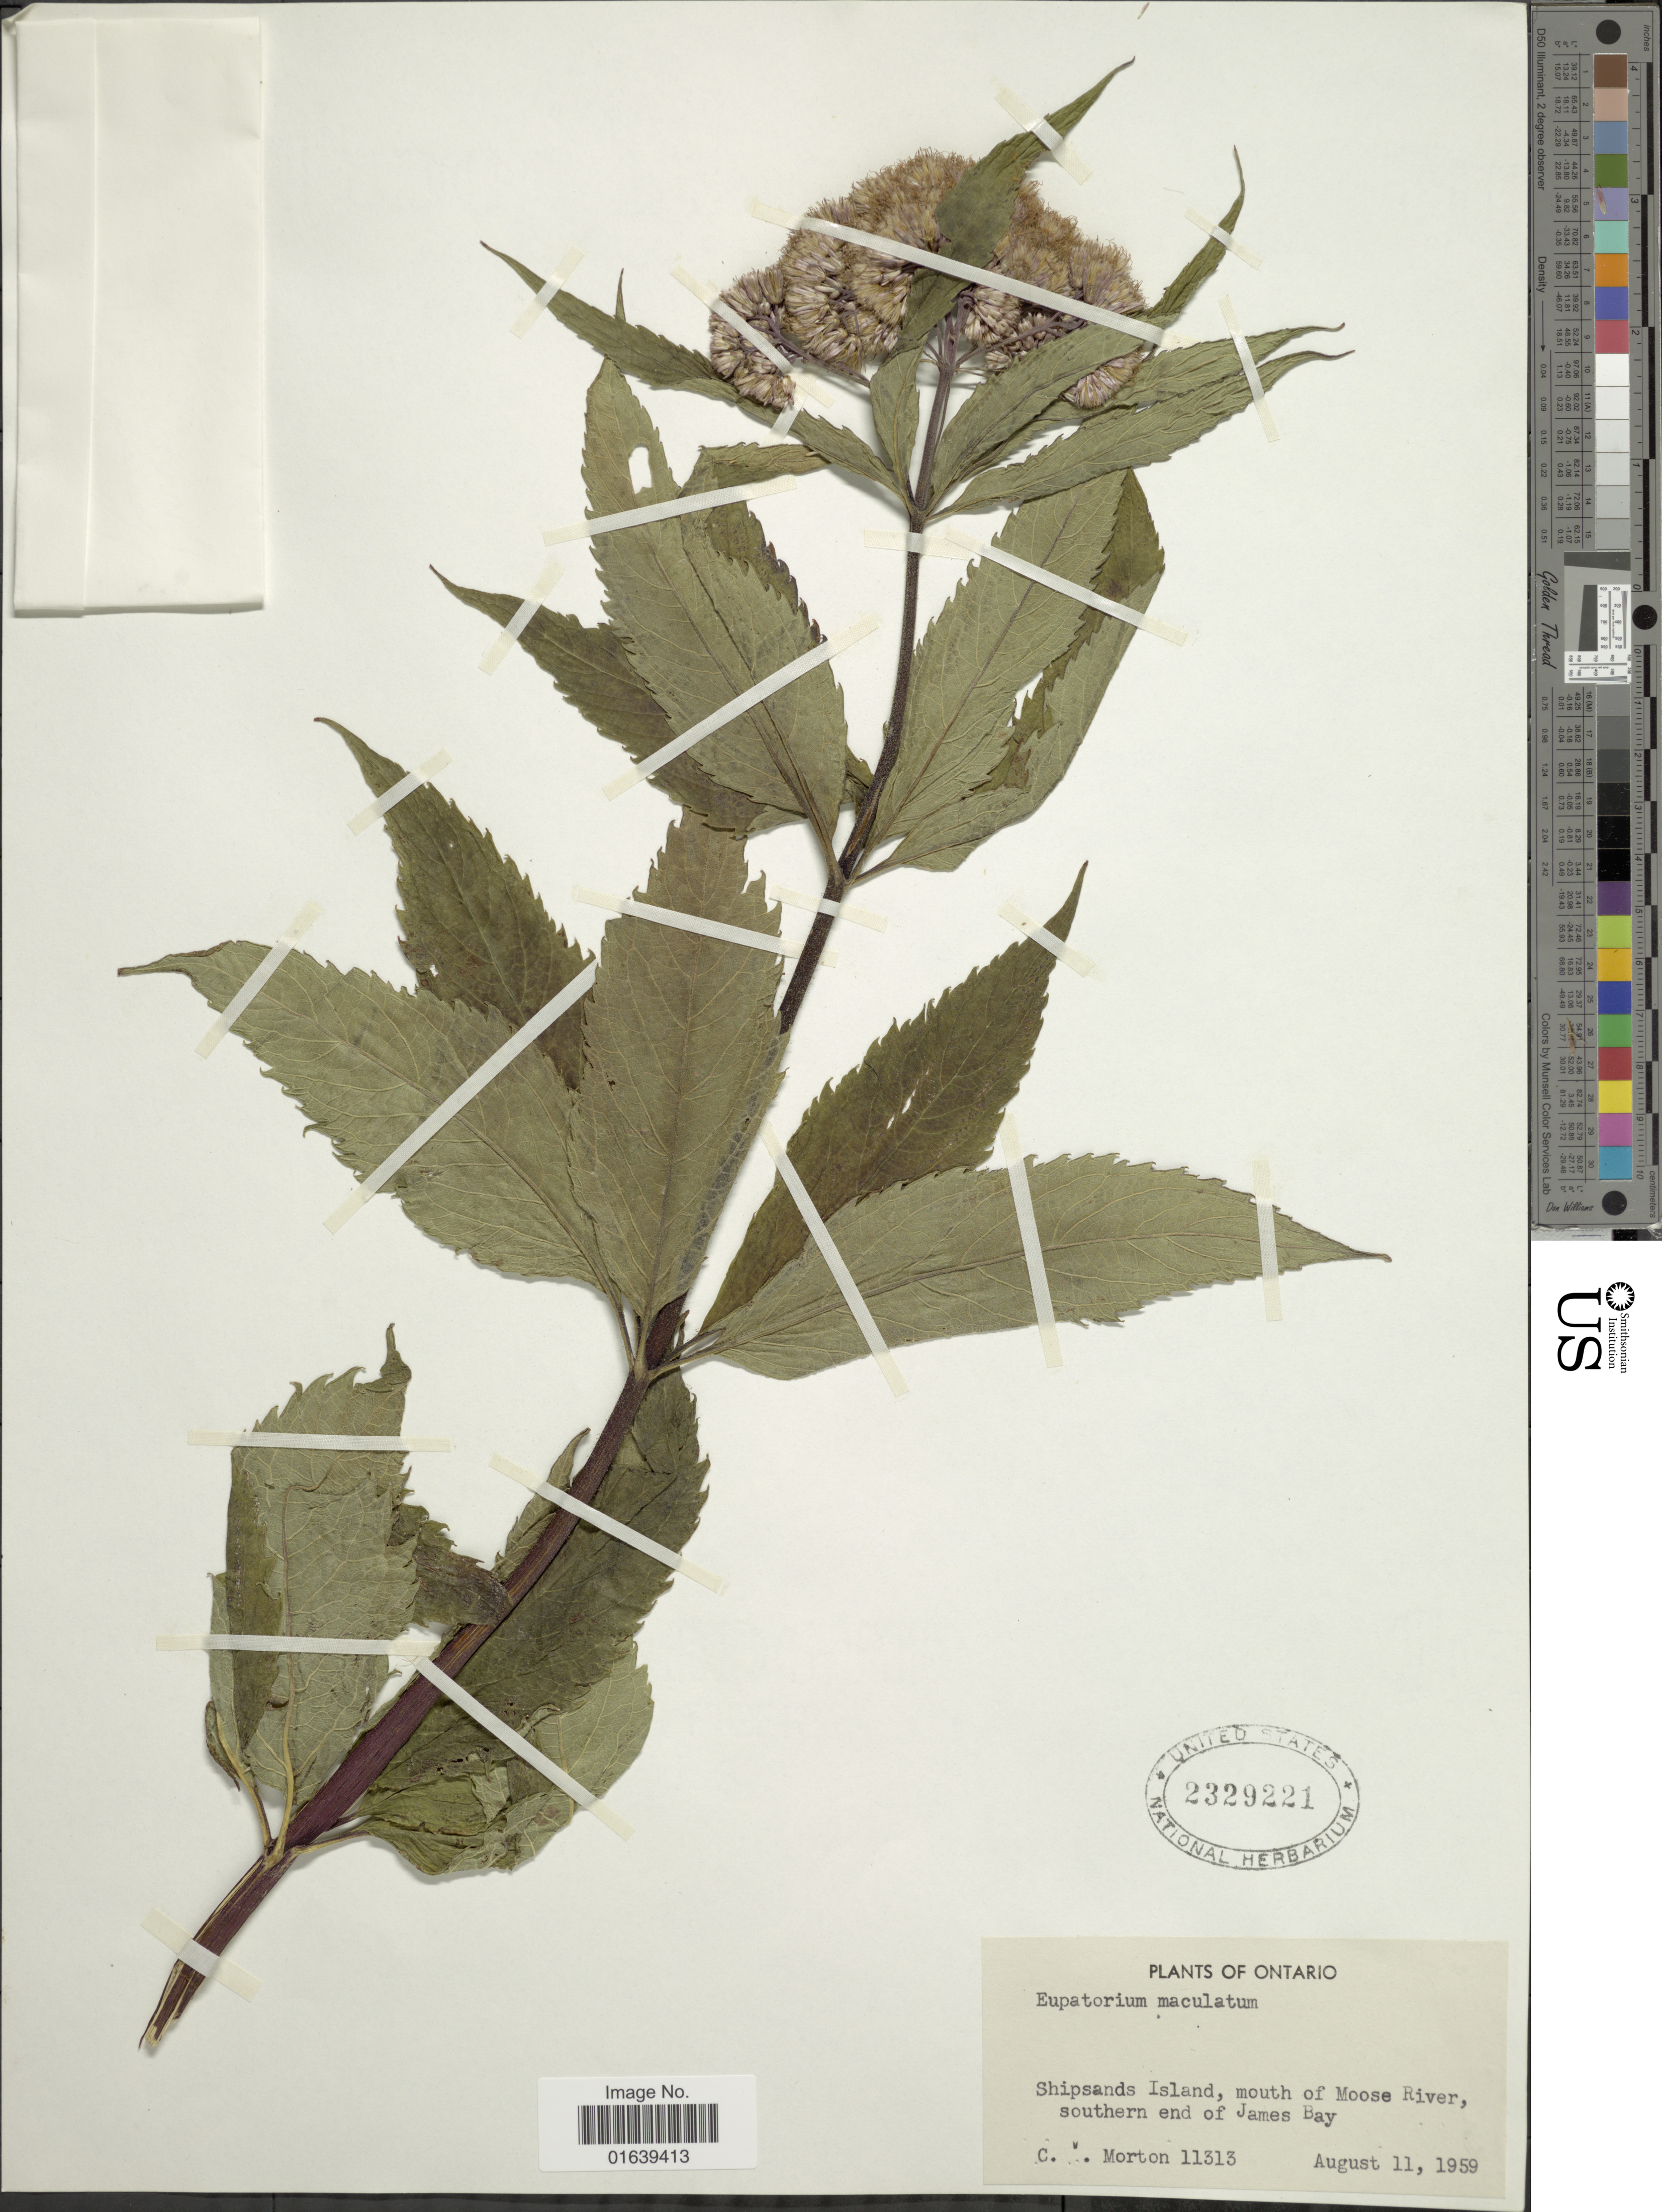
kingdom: Plantae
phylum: Tracheophyta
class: Magnoliopsida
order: Asterales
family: Asteraceae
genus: Eupatorium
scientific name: Eupatorium maculatum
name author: L.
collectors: C. V. Morton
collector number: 11313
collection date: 1959-08-11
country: Canada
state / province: Ontario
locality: Ontario. Shipsands Island, mouth of Moose River, southern end of James Bay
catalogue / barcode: US 2329221